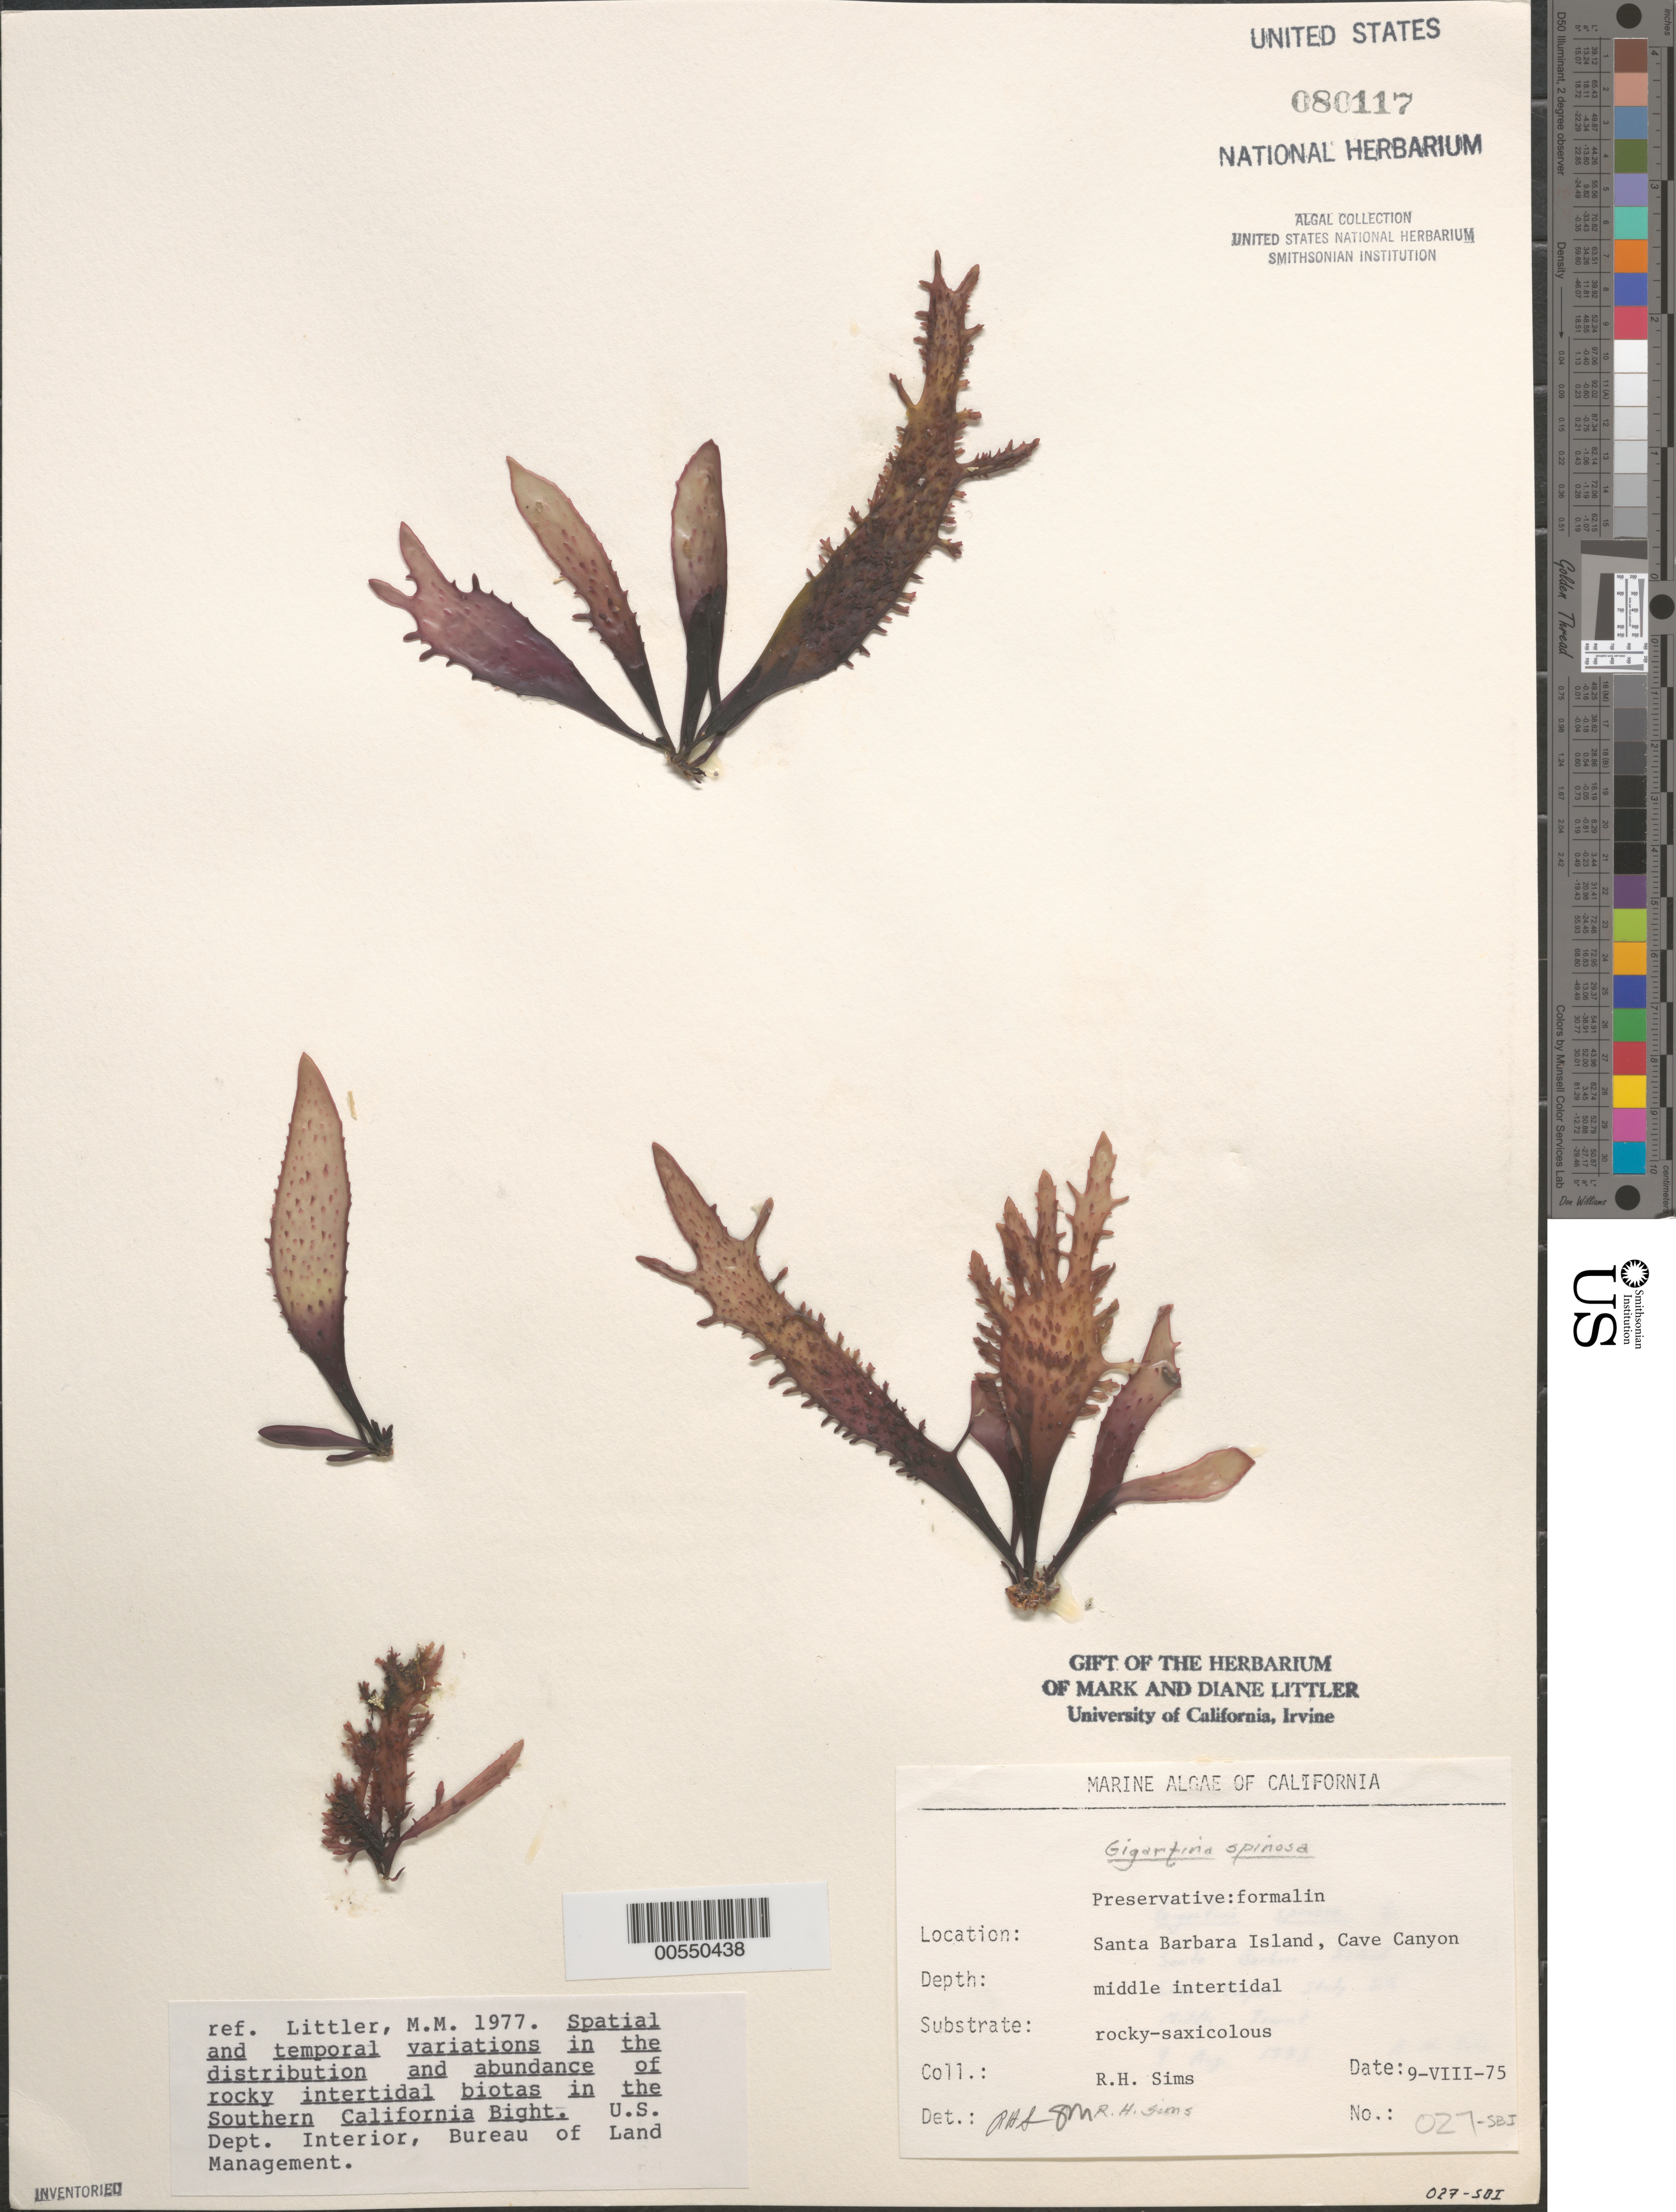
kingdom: Plantae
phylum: Rhodophyta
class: Florideophyceae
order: Gigartinales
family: Gigartinaceae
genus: Chondracanthus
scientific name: Chondracanthus spinosus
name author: (Kütz.) Guiry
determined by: Algae name updating Project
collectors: R. H. Sims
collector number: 027-sbi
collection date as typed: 09 Aug 1975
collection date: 1975-08-09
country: United States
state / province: California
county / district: Santa Barbara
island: Santa Barbara Island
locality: Cave Canyon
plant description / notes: BLM-SOCALBIGHT Rocky Intertidal Survey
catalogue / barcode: US 80117